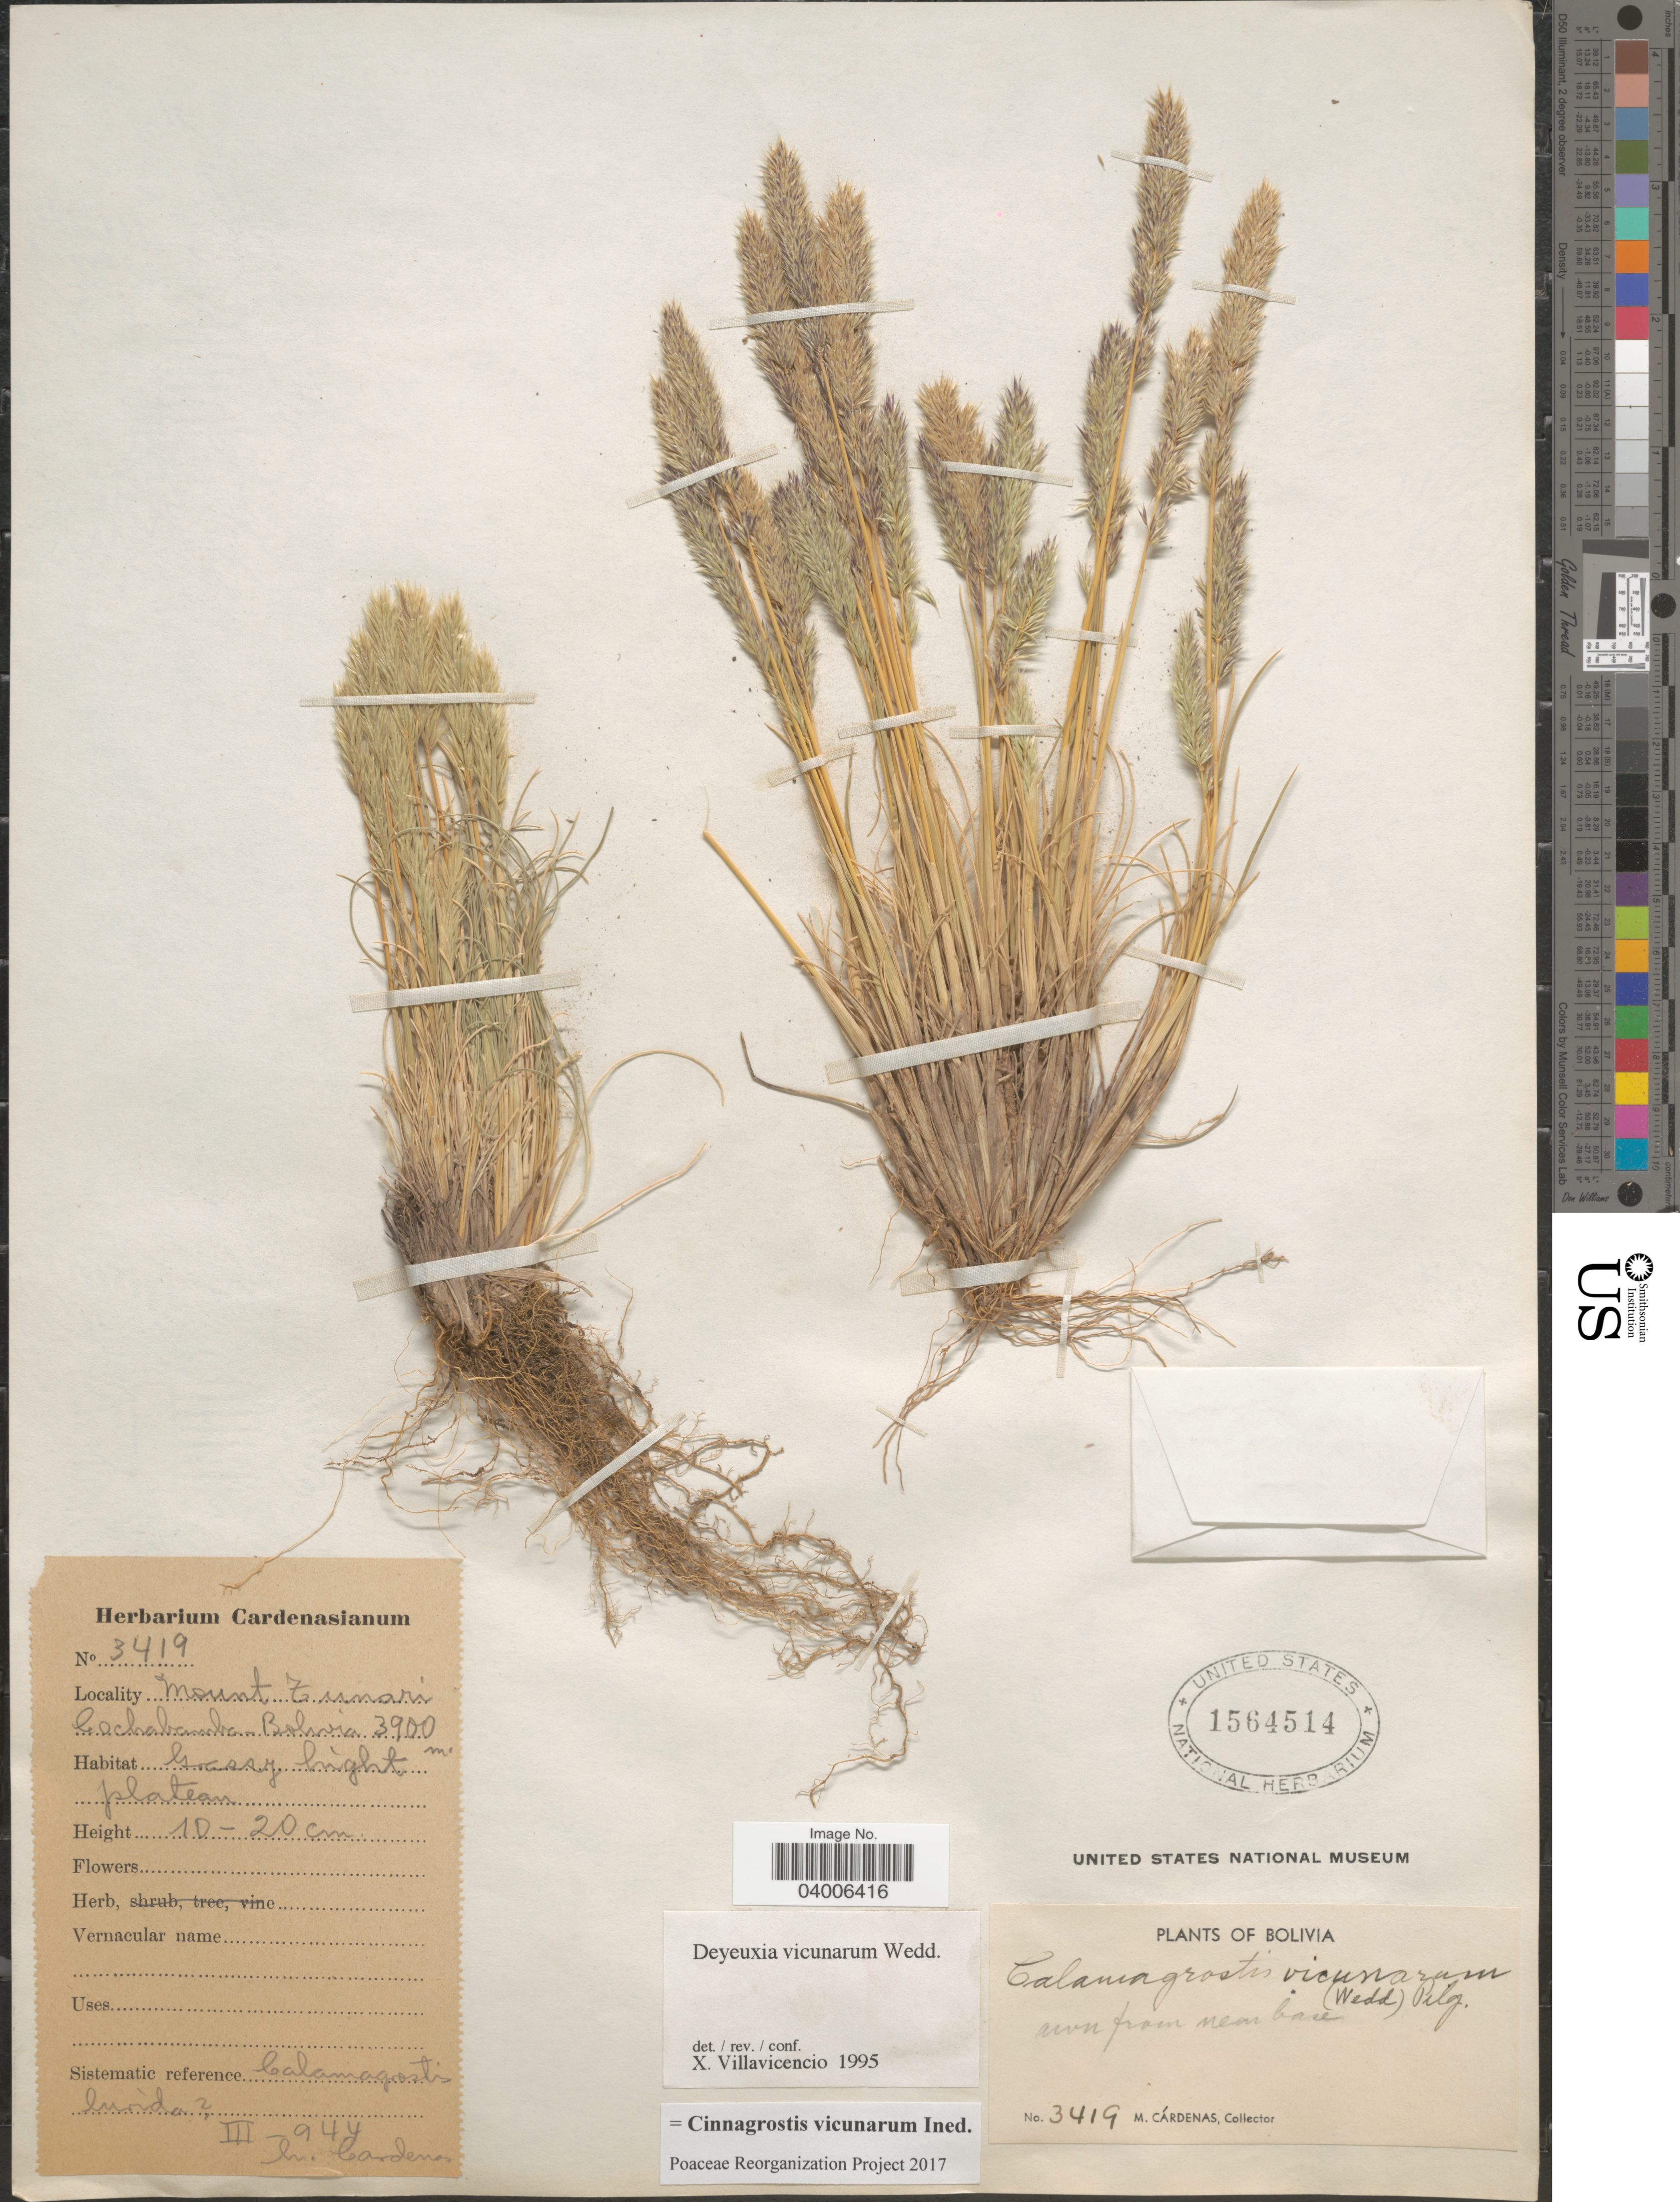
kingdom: Plantae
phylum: Tracheophyta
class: Liliopsida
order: Poales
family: Poaceae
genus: Cinnagrostis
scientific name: Cinnagrostis vicunarum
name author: (Wedd.) P.M. Peterson et al.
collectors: M. Cárdenas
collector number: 3419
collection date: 1944-03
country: Bolivia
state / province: Cochabamba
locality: Mount Tunari. Grassy hight plateau.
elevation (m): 3900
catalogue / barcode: US 1564514